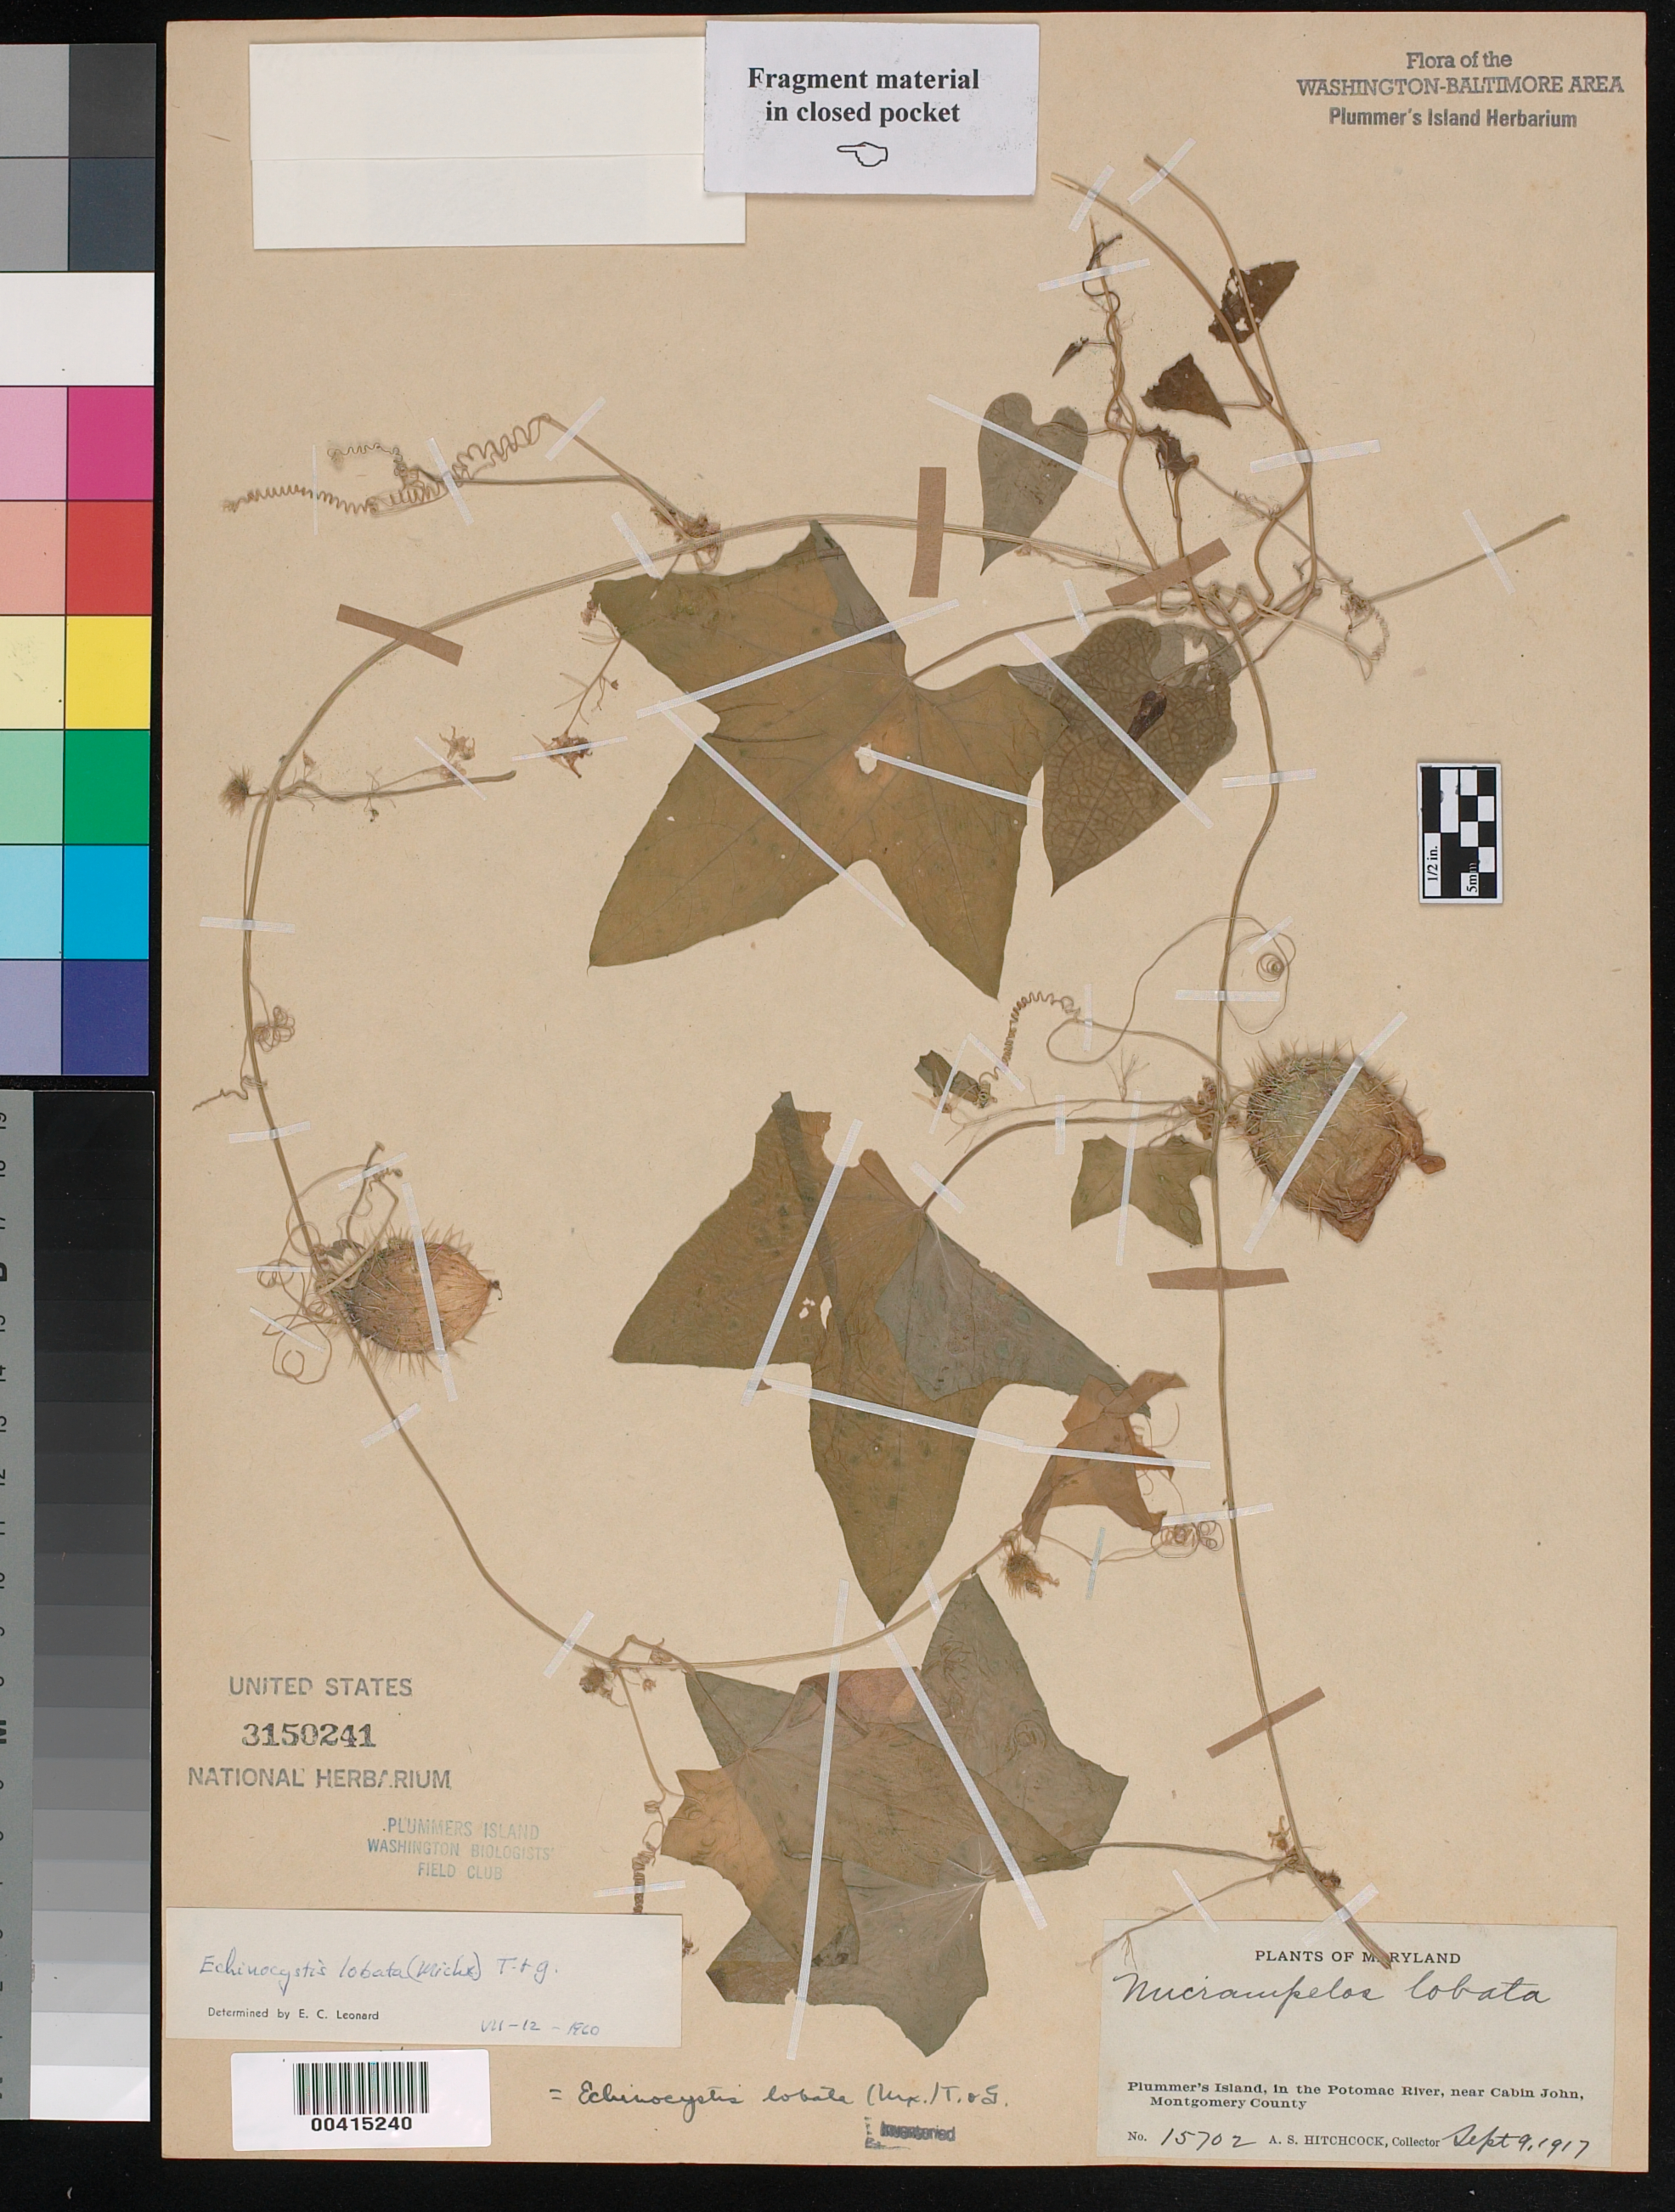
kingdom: Plantae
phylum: Tracheophyta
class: Magnoliopsida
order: Cucurbitales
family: Cucurbitaceae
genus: Echinocystis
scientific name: Echinocystis lobata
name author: (Michx.) Torr. & A. Gray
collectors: A. S. Hitchcock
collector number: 15702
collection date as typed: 09 Sep 1917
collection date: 1917-09-09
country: United States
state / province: Maryland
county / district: Montgomery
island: Plummers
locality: Plummer's Island C. & O. Canal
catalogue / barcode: US 3150241